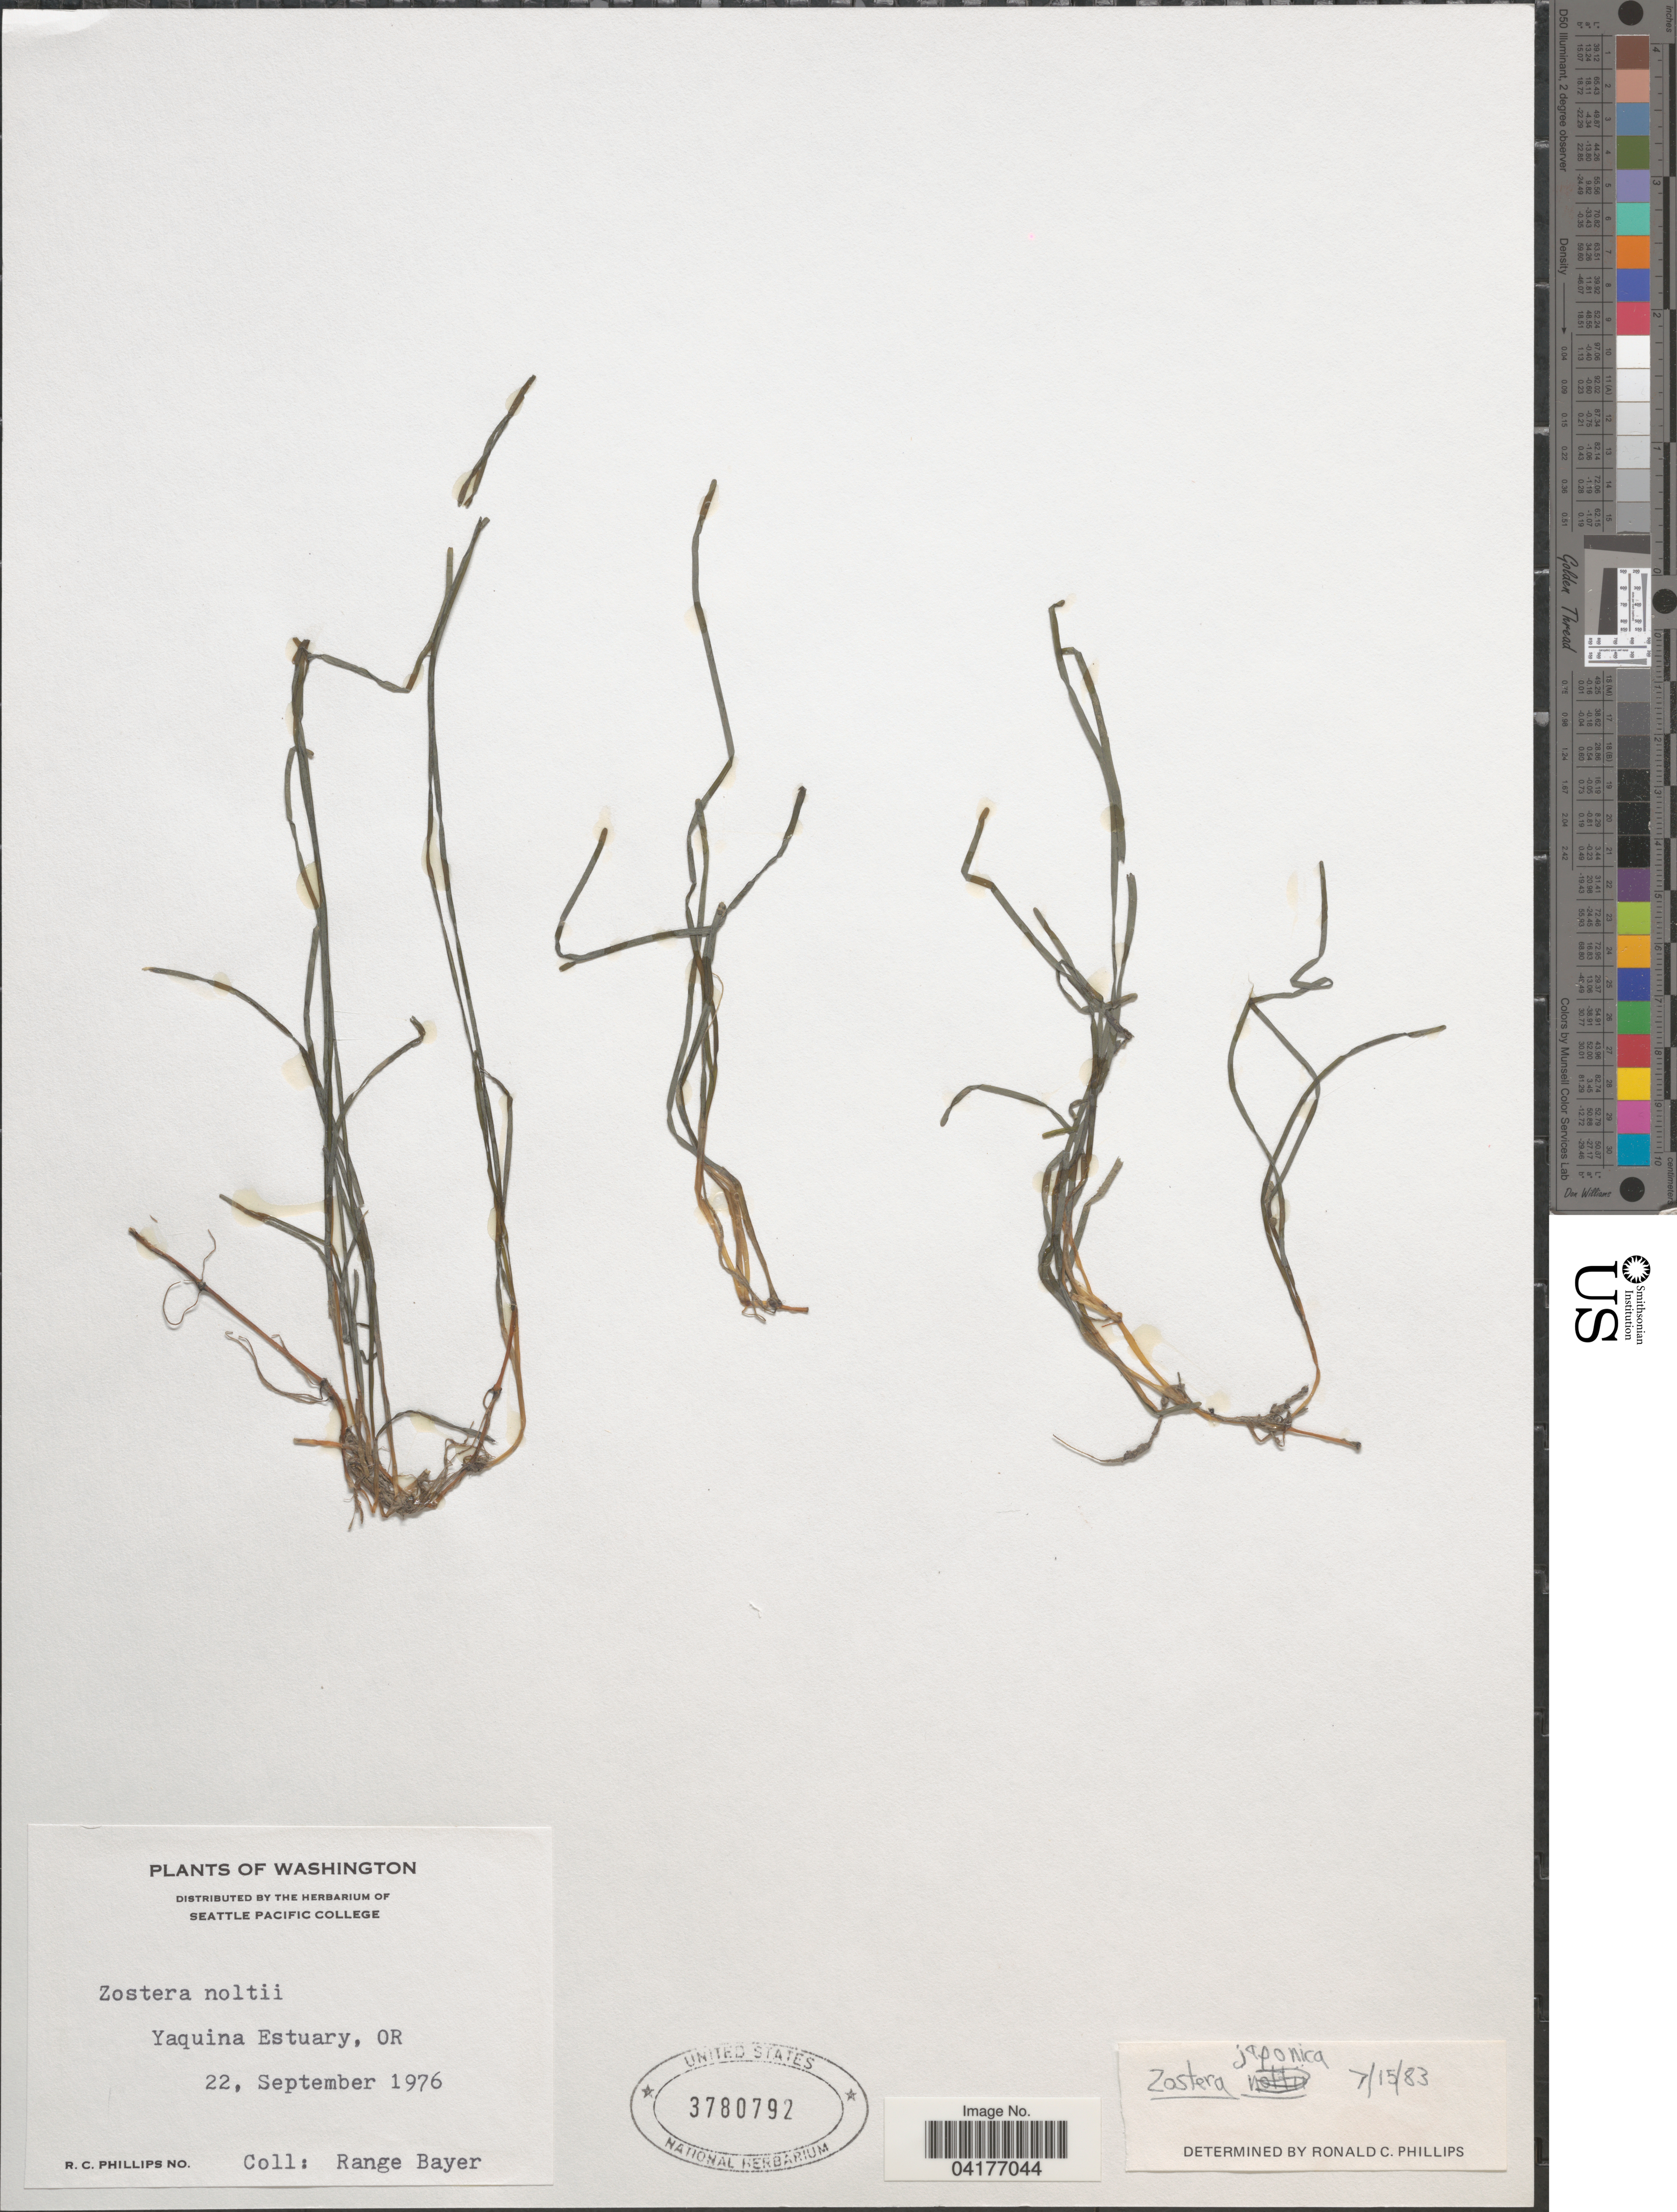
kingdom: Plantae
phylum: Tracheophyta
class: Liliopsida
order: Alismatales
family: Zosteraceae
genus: Zostera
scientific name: Zostera noltii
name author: Hornem.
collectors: R. Bayer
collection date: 1976-09-22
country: United States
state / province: Oregon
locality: Yaquina Estuary, OR.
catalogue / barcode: US 3780792